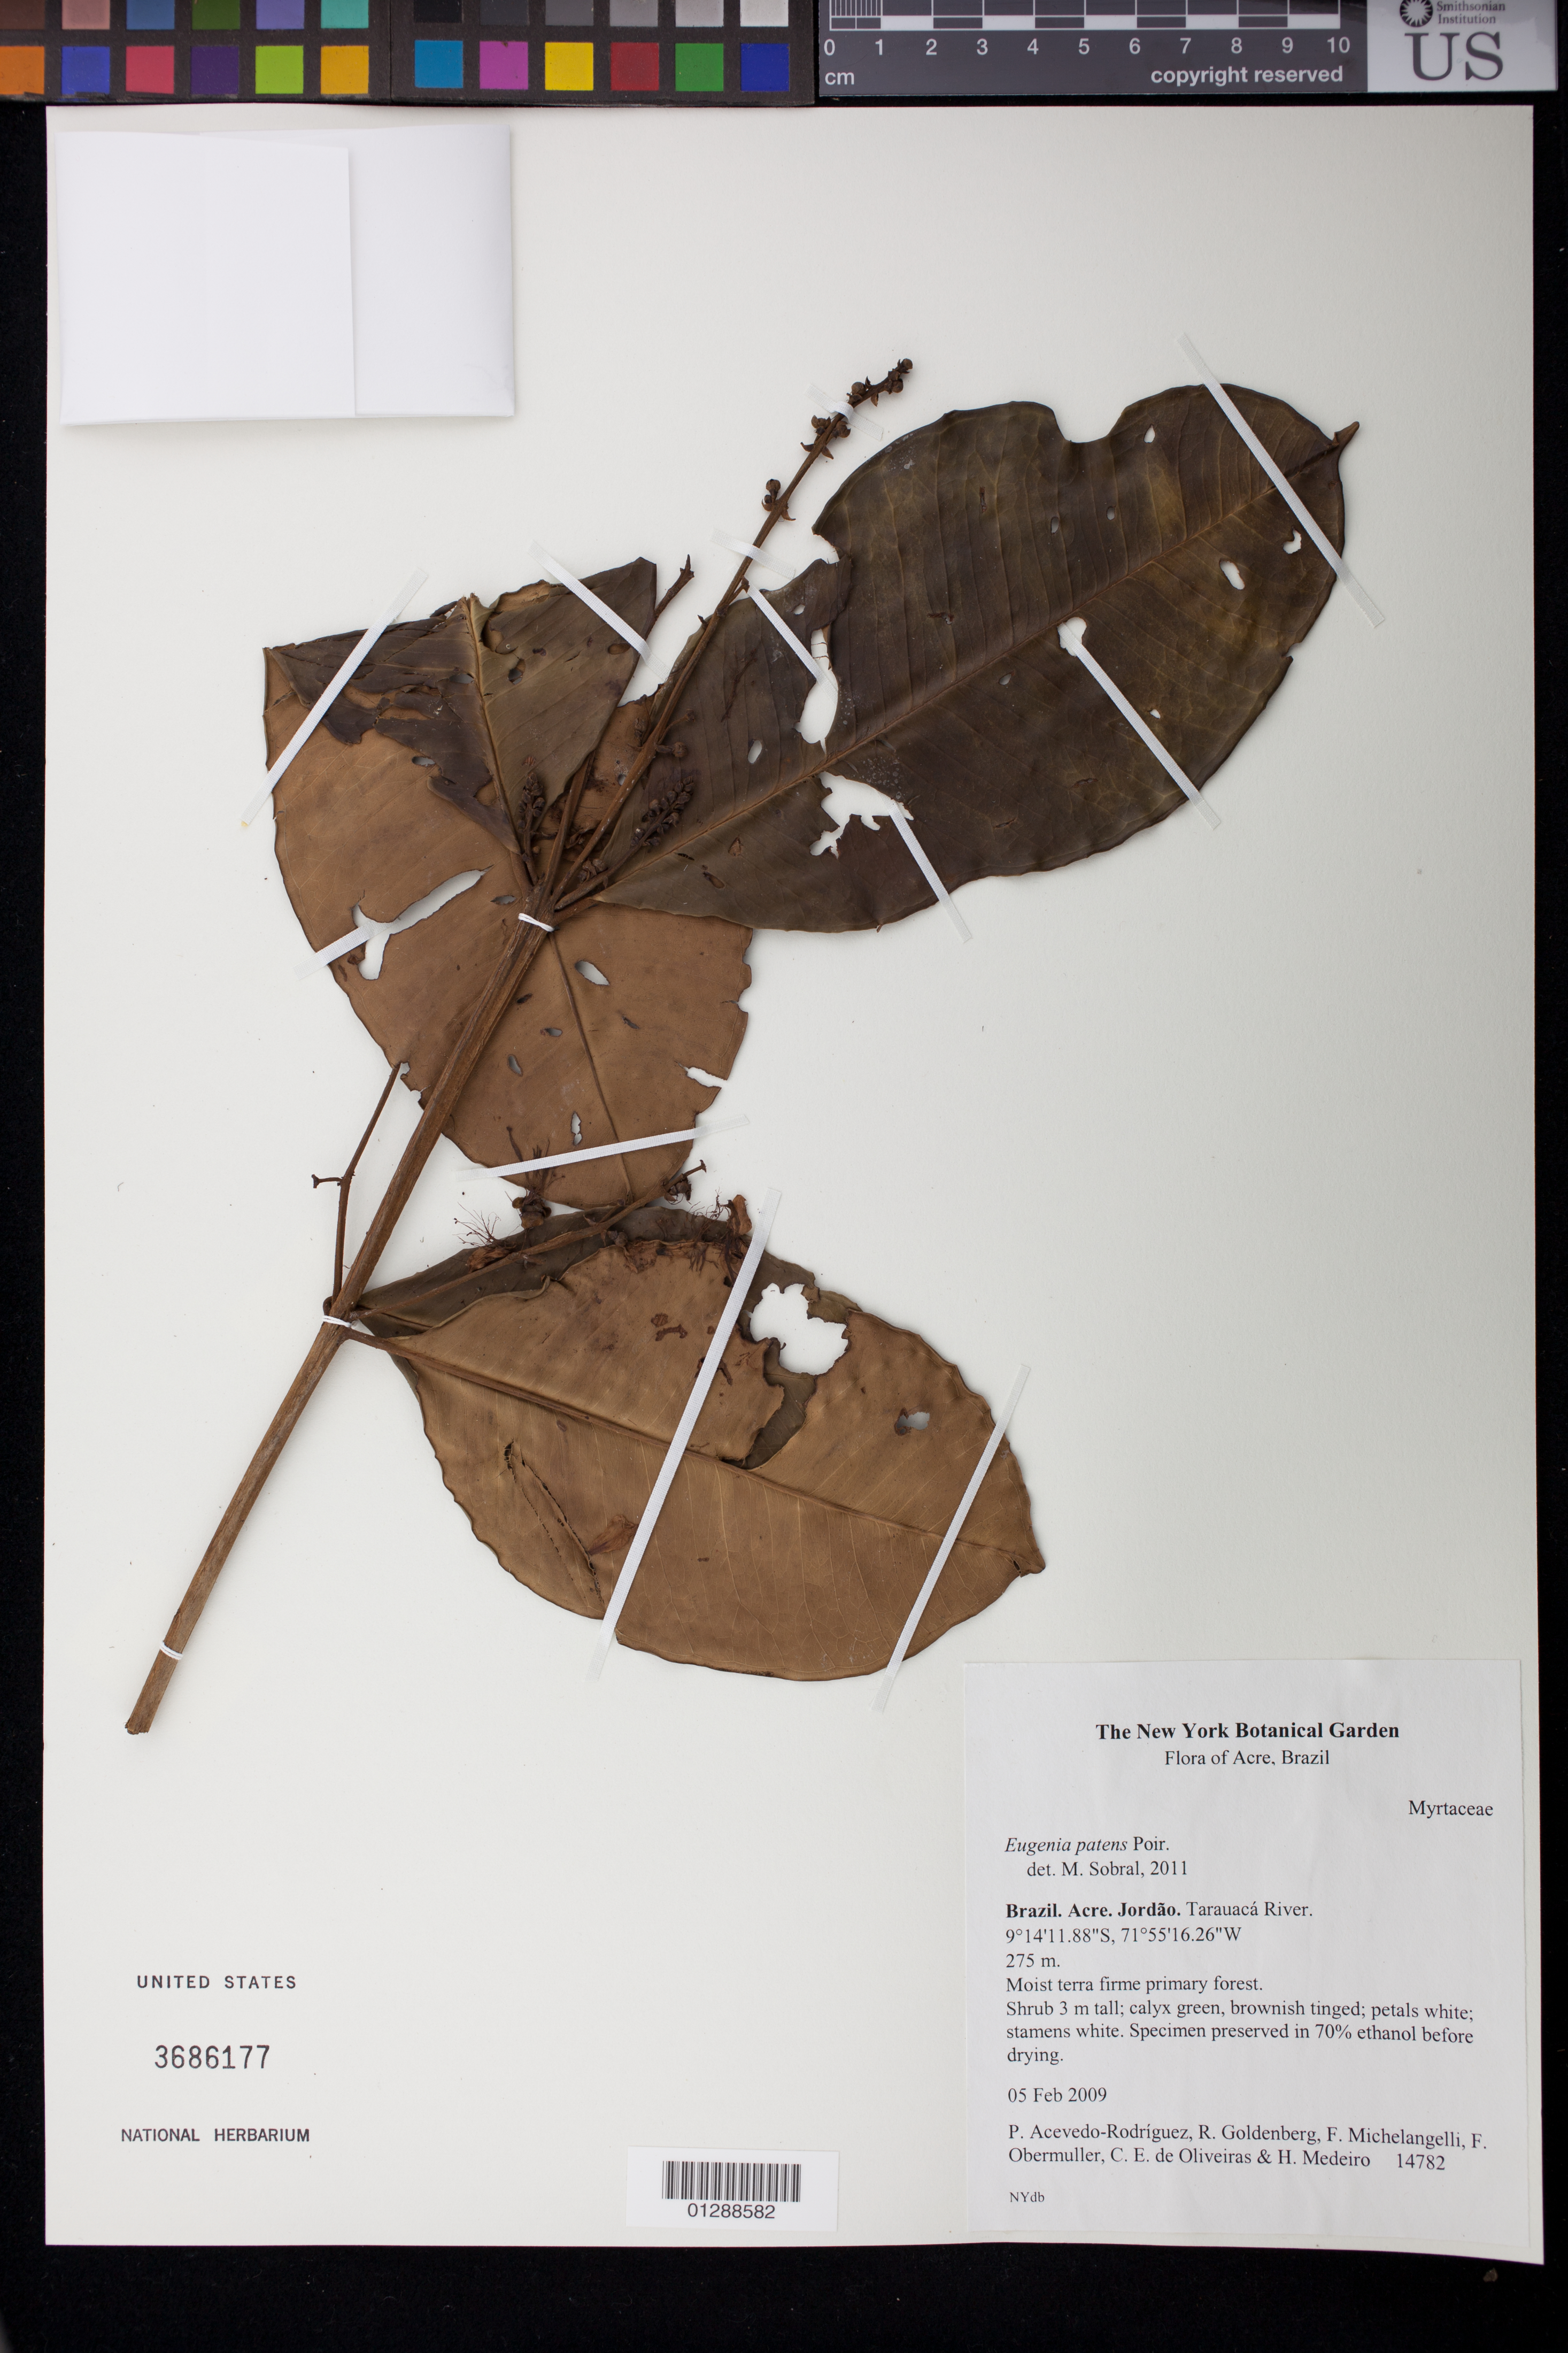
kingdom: Plantae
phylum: Tracheophyta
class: Magnoliopsida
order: Myrtales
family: Myrtaceae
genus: Eugenia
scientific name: Eugenia polystachya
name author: Rich.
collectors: P. Acevedo-Rodr., R. Goldenberg, F. Michelangelli, F. A. Obermuller, C. E. de Oliveiras & H. Medeiro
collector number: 14782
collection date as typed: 05 Feb 2009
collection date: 2009-02-05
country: Brazil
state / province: Acre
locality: Acre; Municipio Jordao. Tarauca River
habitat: moist terra firme primary forest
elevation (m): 275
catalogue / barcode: US 3686177